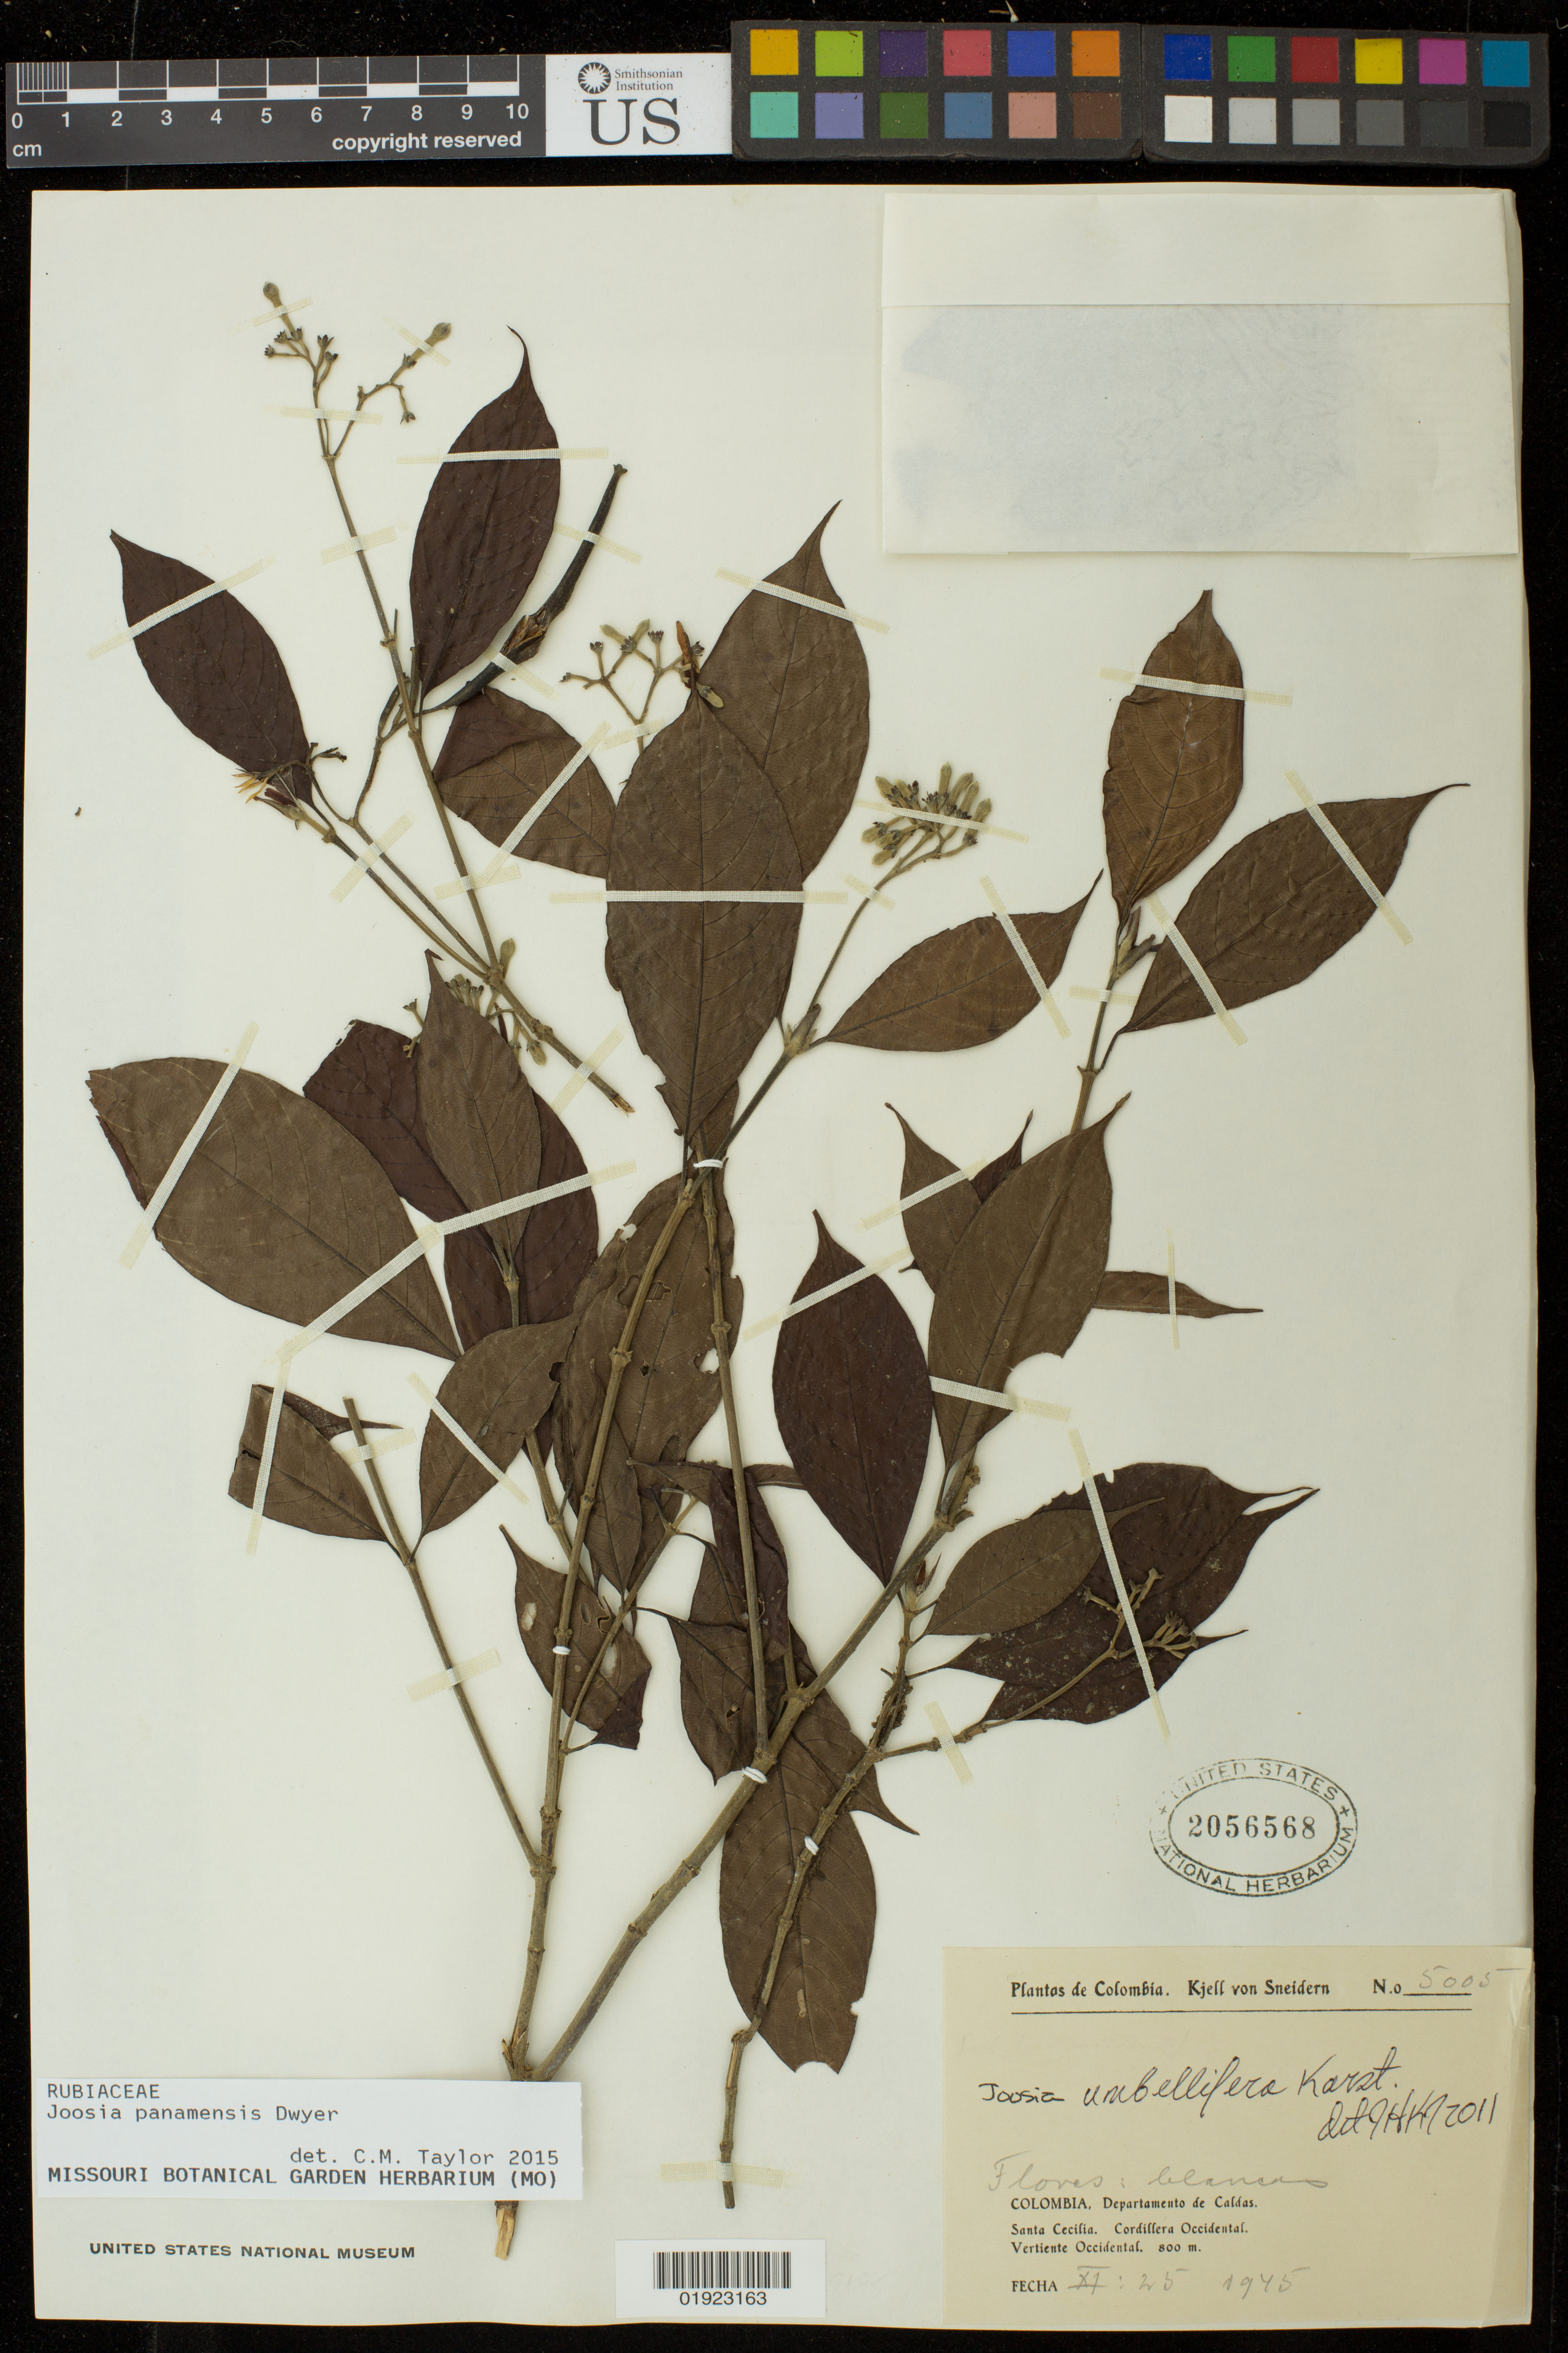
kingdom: Plantae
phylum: Tracheophyta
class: Magnoliopsida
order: Gentianales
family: Rubiaceae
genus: Joosia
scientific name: Joosia panamensis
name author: Dwyer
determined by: Taylor, Charlotte M.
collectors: K. von Sneidern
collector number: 5005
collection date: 1945-11-25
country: Colombia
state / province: Caldas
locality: Santa Cecilia. Cordillera Occidental. Vertiente Occidental.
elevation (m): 800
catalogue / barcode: US 2056568